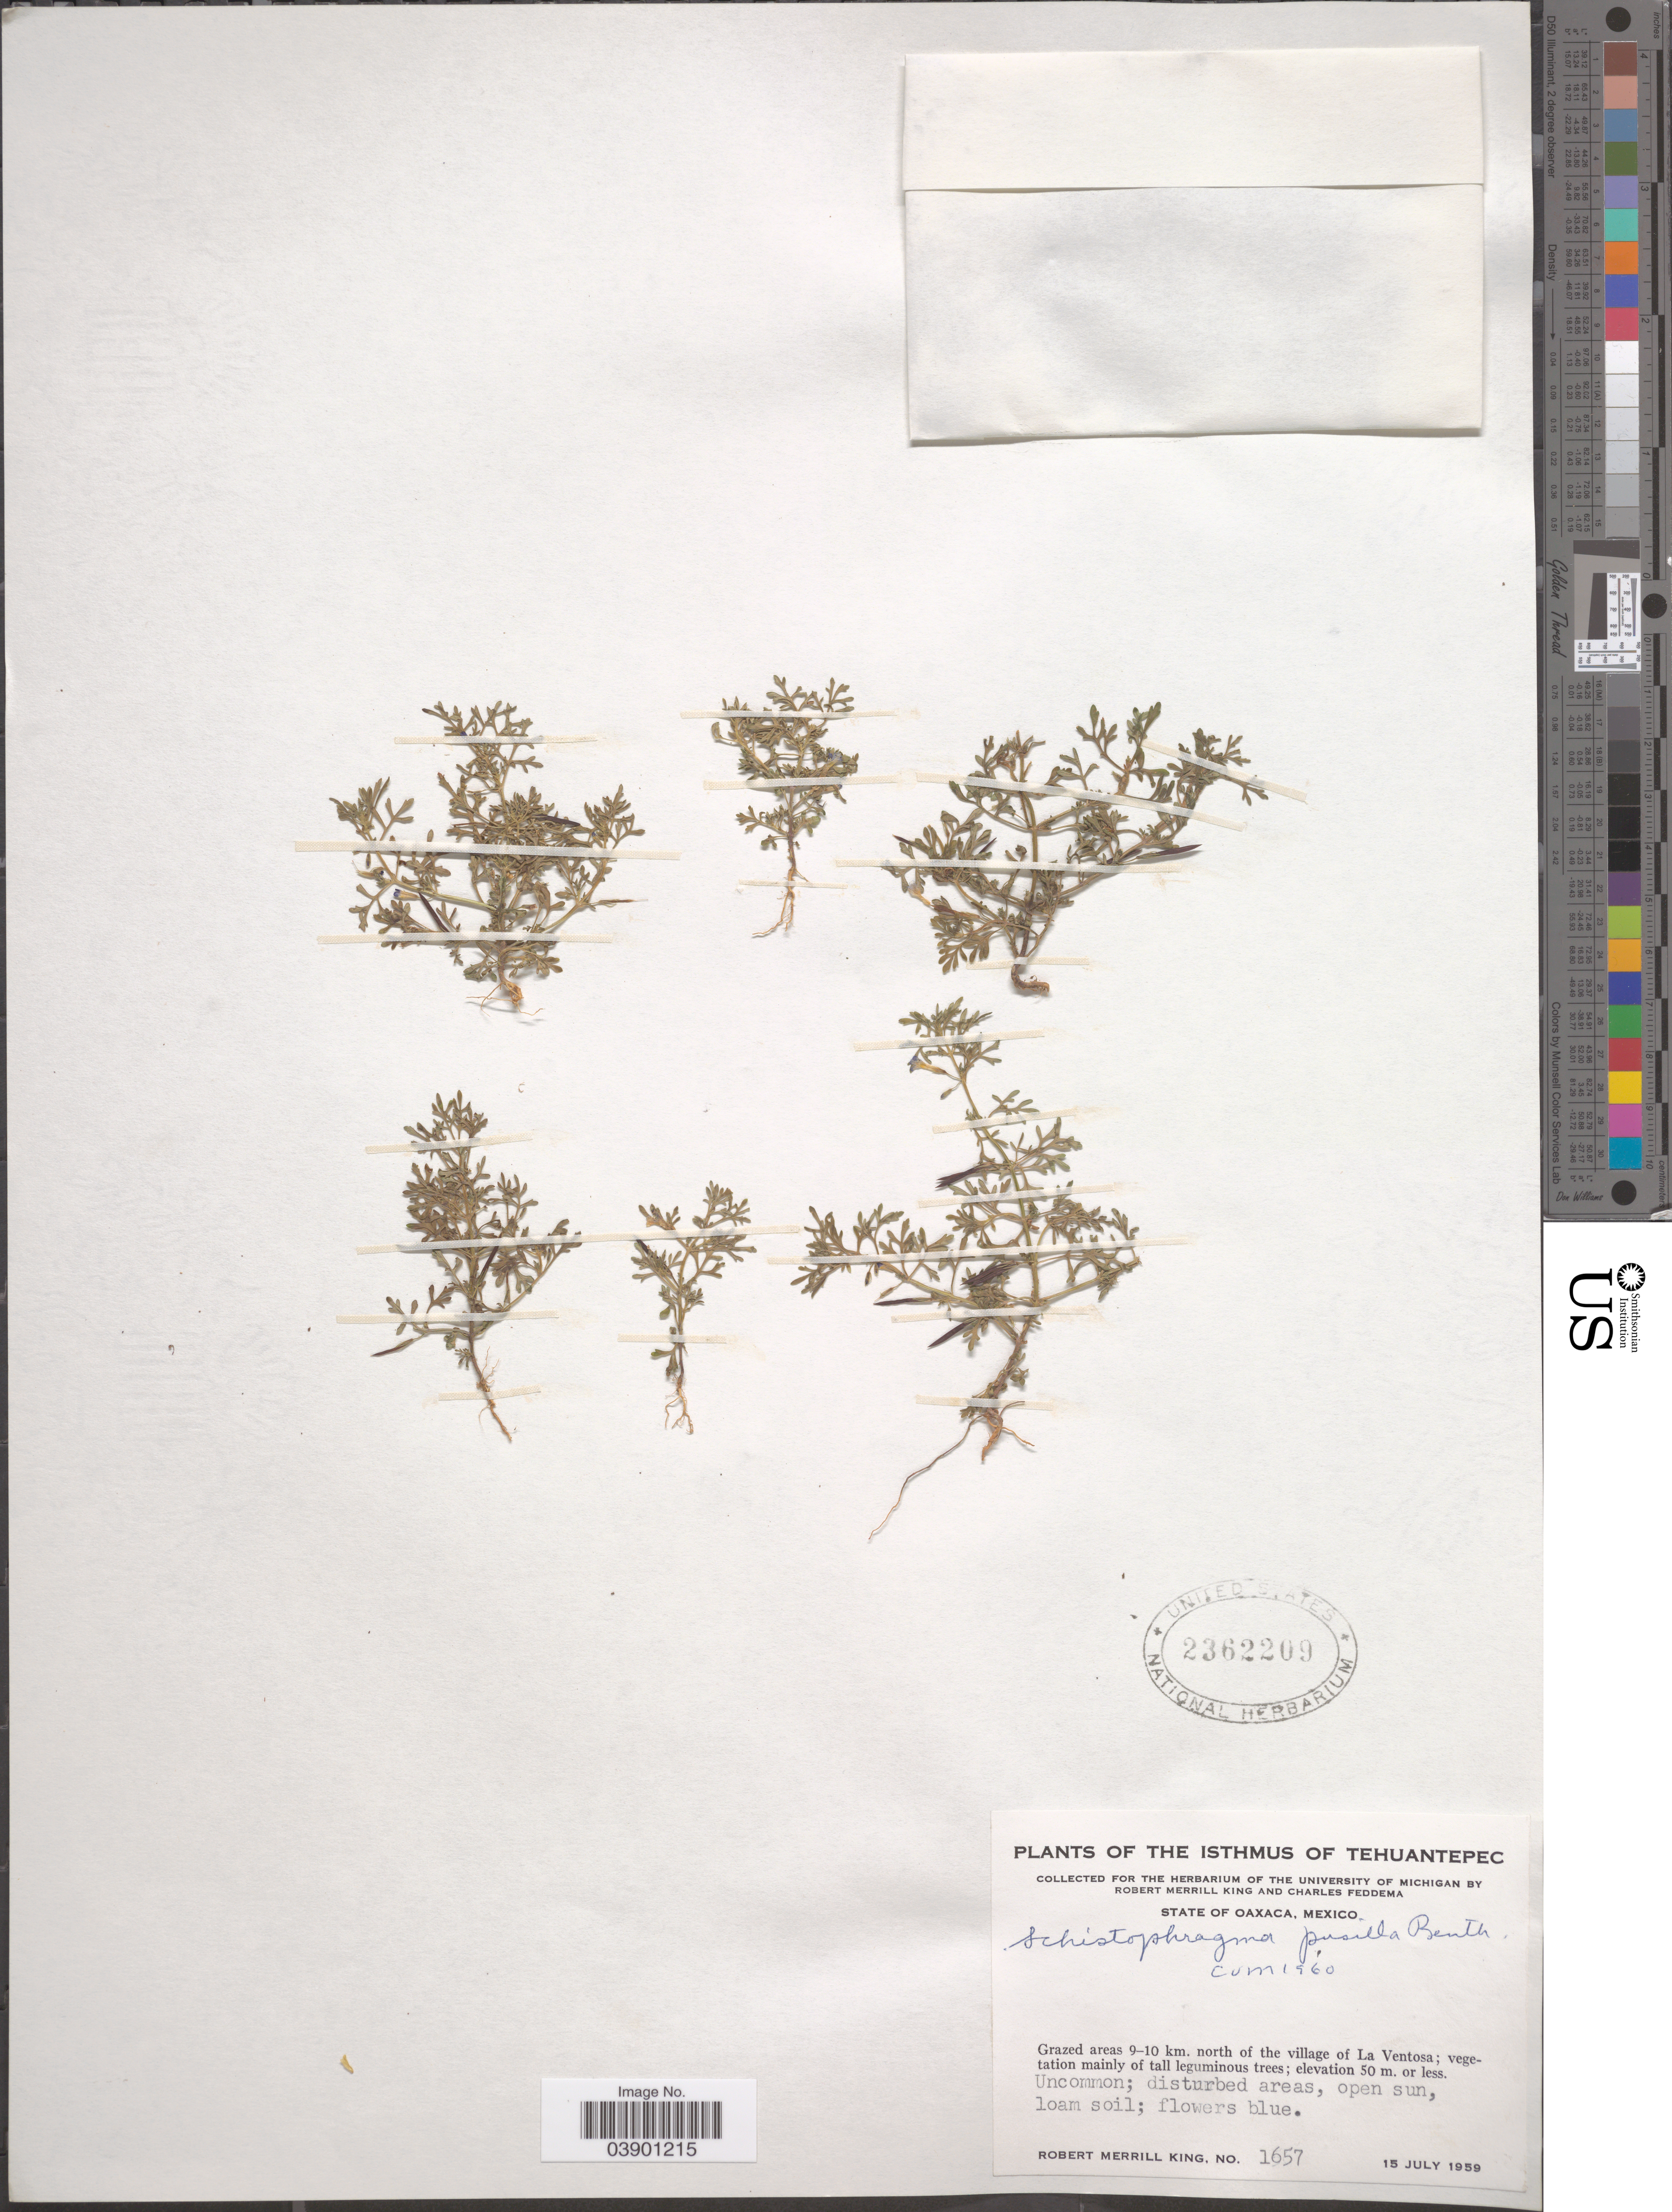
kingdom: Plantae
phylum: Tracheophyta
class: Magnoliopsida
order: Lamiales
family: Plantaginaceae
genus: Conobea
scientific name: Conobea pusilla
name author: (Benth.) Benth. & Hook. f.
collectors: R. M. King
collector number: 1657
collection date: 1959-07-15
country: Mexico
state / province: Oaxaca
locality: The Isthmus of Tehuantepec. Grazed areas 9-10 km. north of the village of La Ventosa.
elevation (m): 50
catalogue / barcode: US 2362209